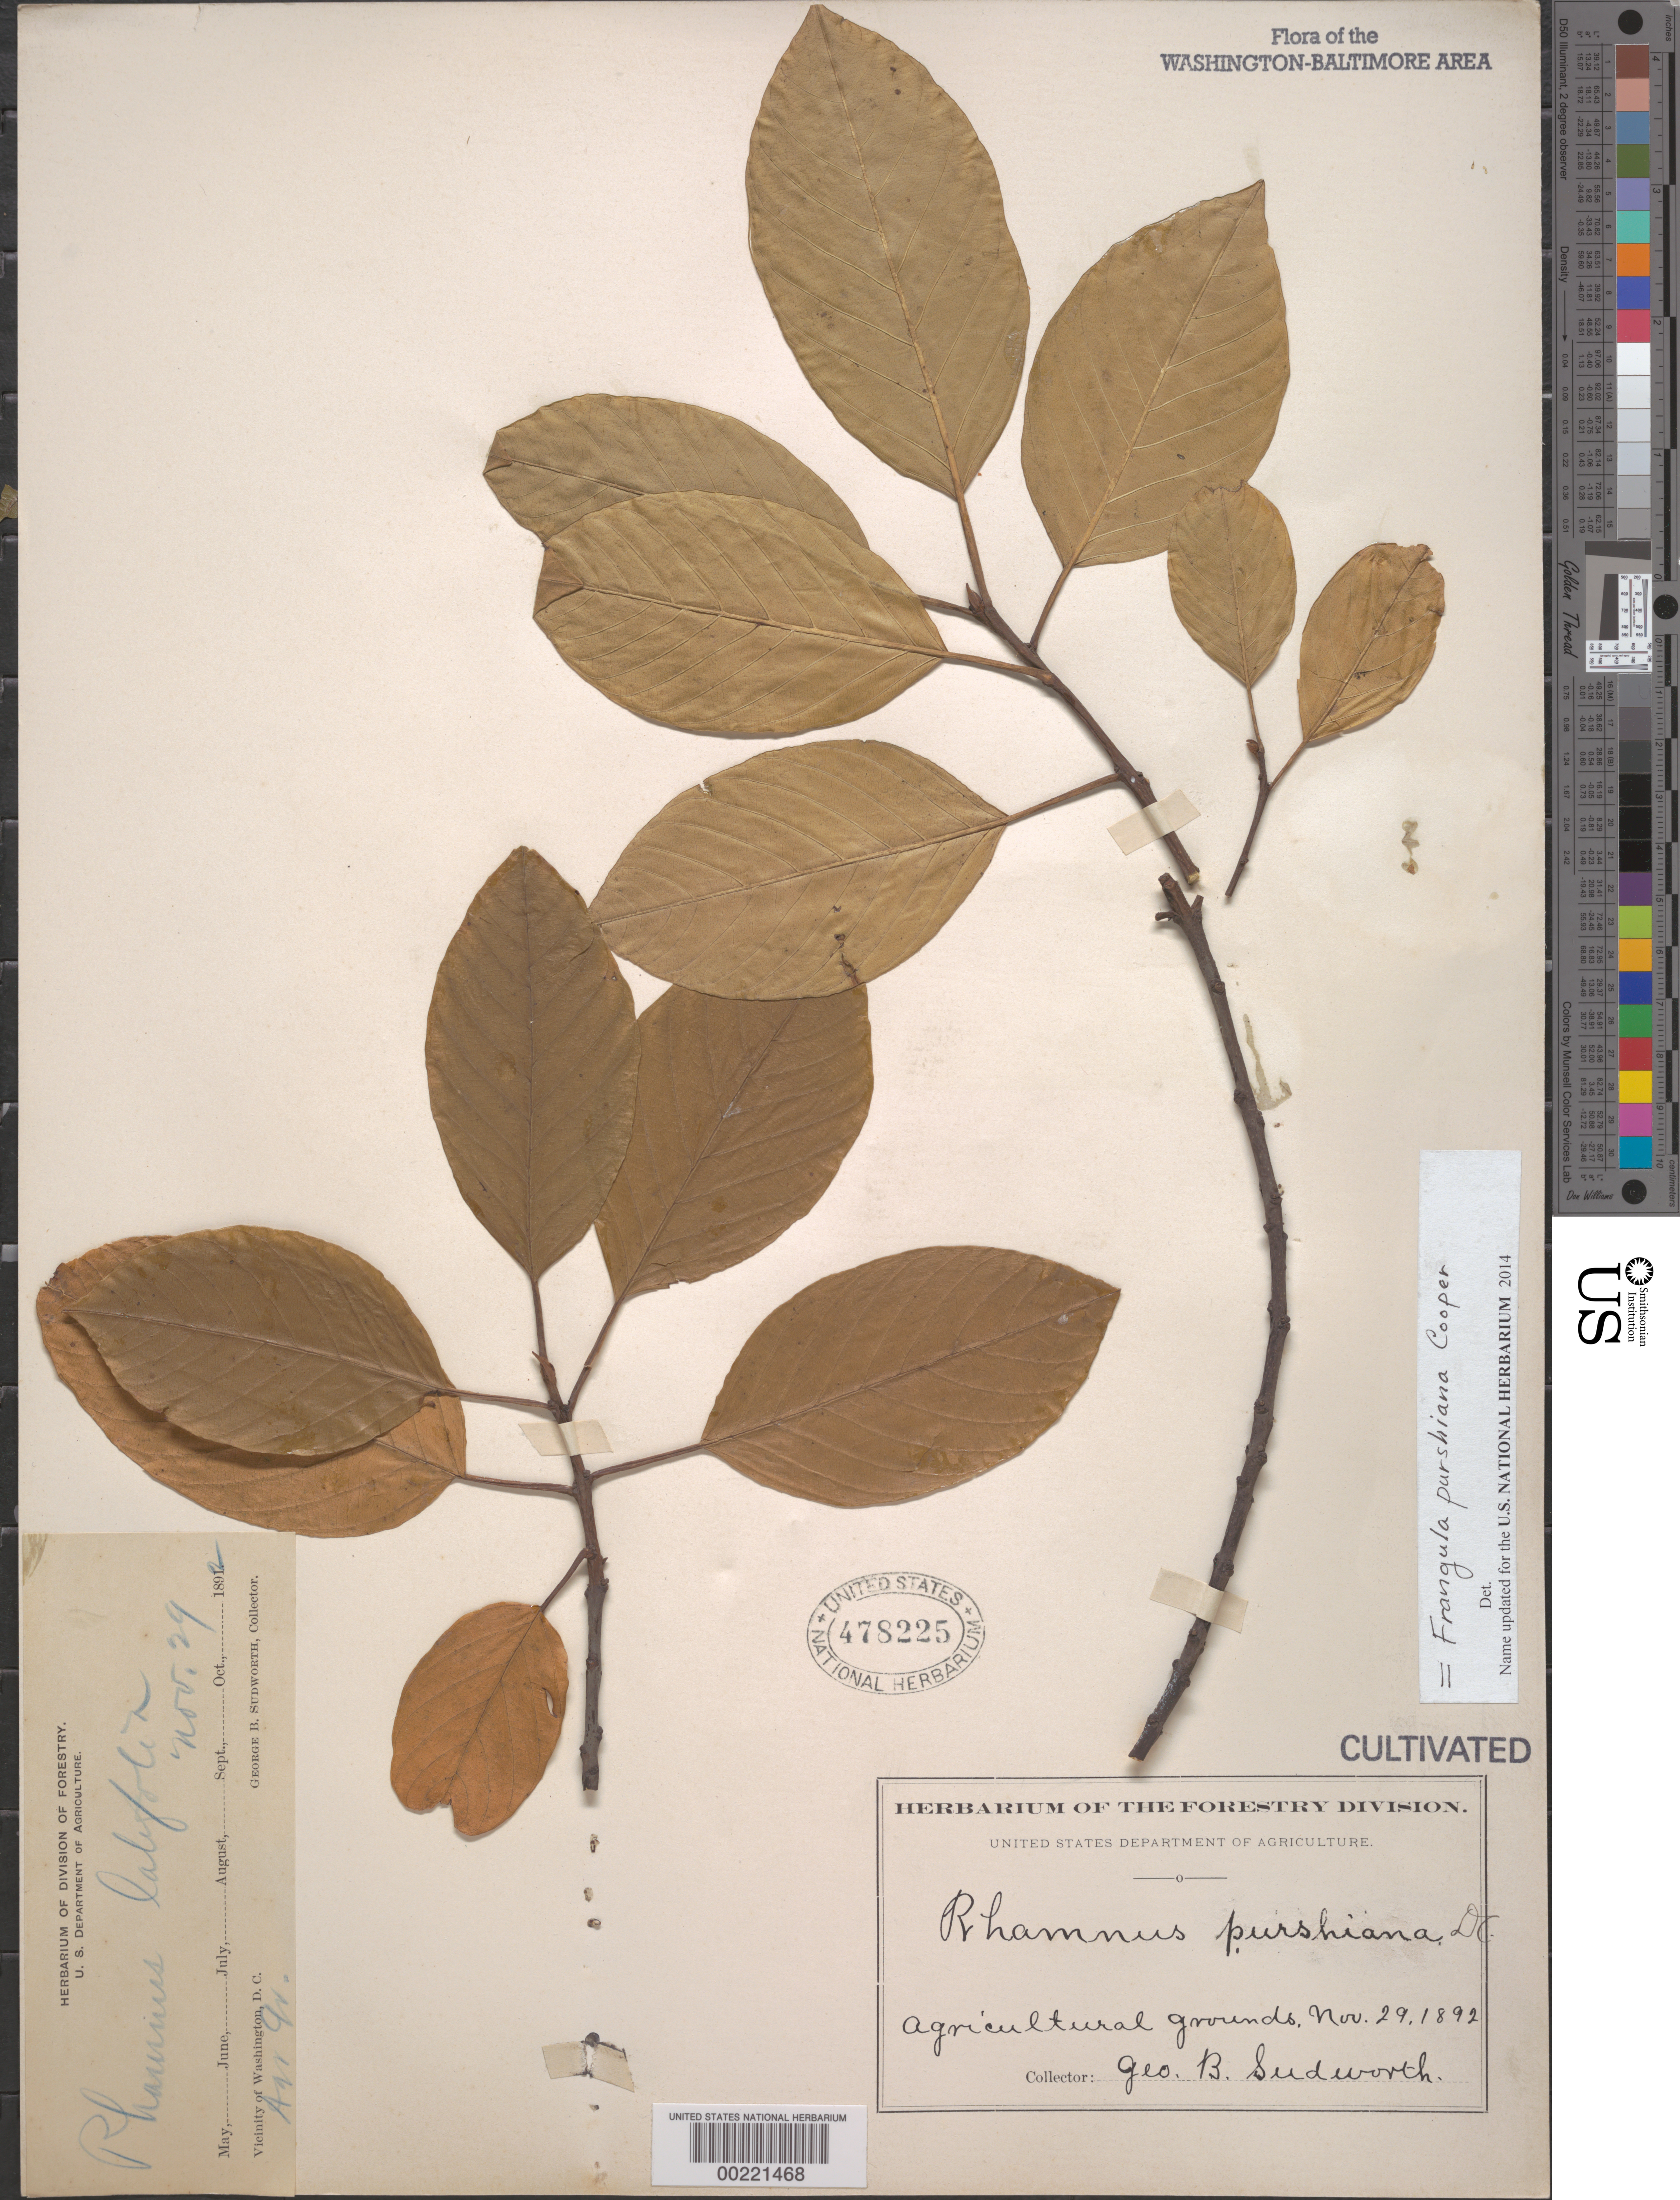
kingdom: Plantae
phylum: Tracheophyta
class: Magnoliopsida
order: Rosales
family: Rhamnaceae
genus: Rhamnus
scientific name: Rhamnus purshiana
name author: DC.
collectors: G. B. Sudworth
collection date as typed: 29 Nov 1892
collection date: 1892-11-29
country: United States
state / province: District of Columbia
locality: Department of Agriculture grounds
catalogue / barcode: US 478225